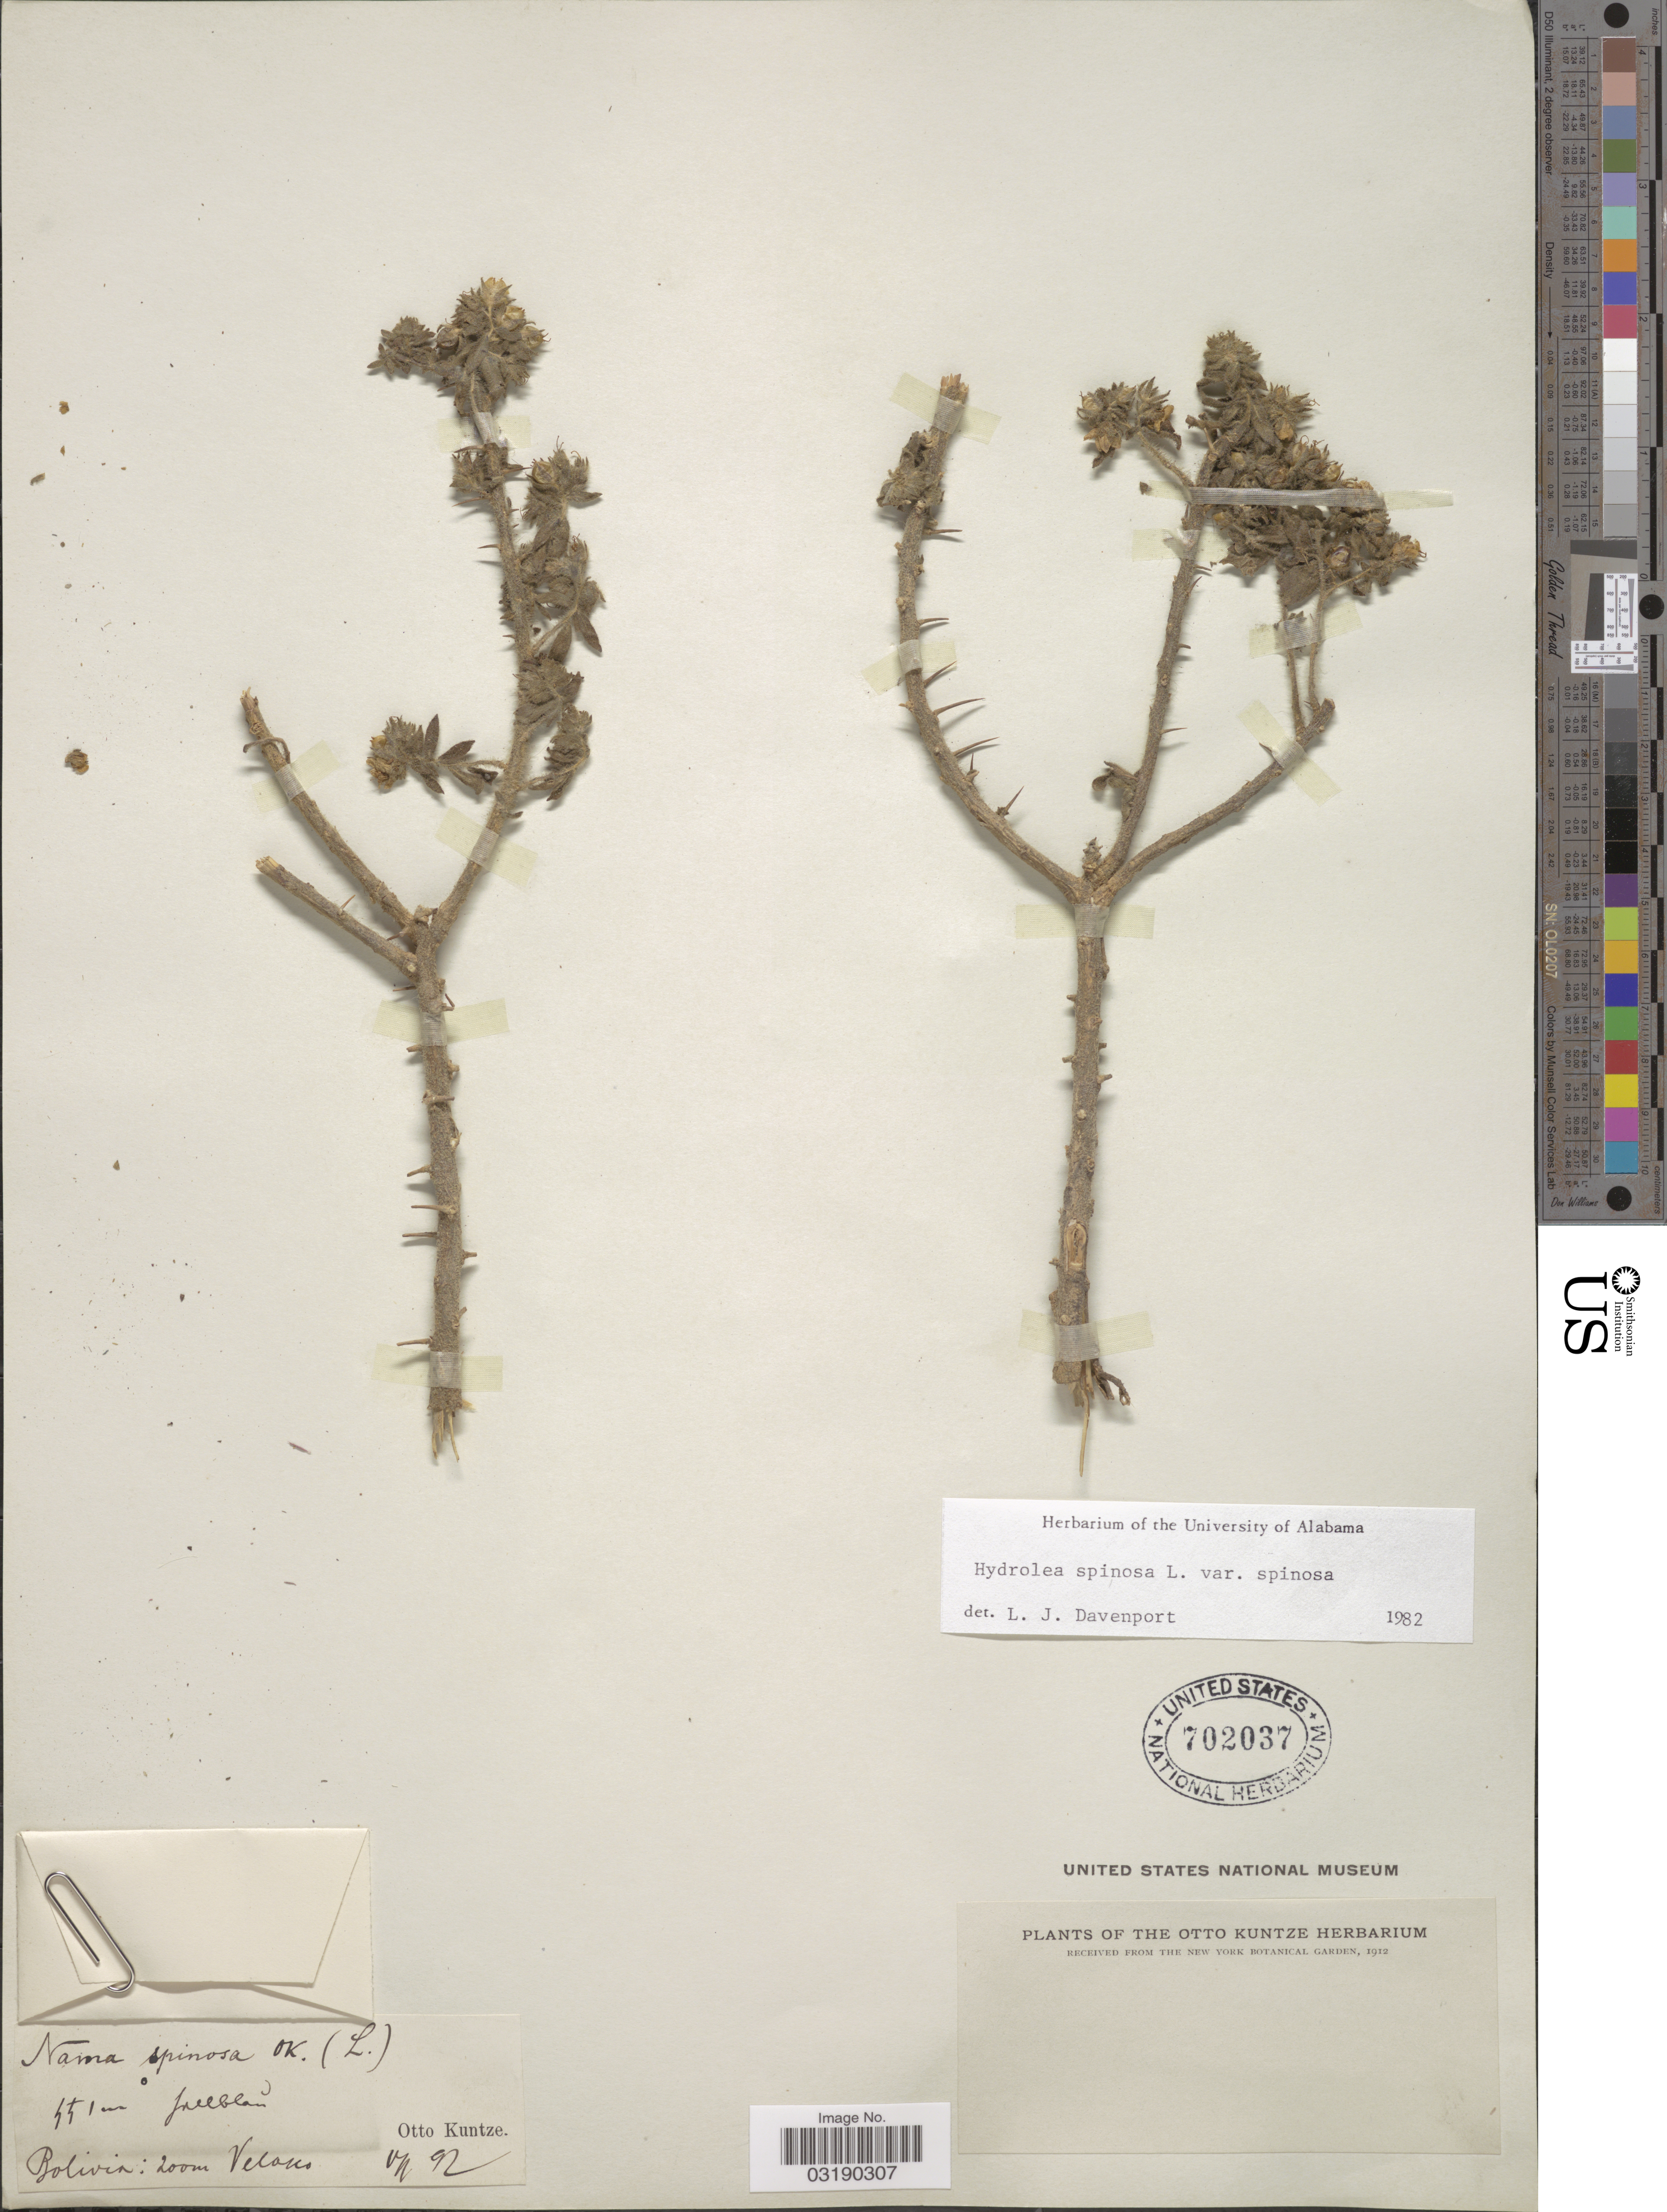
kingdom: Plantae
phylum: Tracheophyta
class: Magnoliopsida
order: Solanales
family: Hydroleaceae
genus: Hydrolea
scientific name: Hydrolea spinosa var. spinosa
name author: L.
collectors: C.E.O. Kuntze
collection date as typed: Transcribed d/m/y: /7/92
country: Bolivia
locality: Velasco.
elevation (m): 551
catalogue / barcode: US 702037